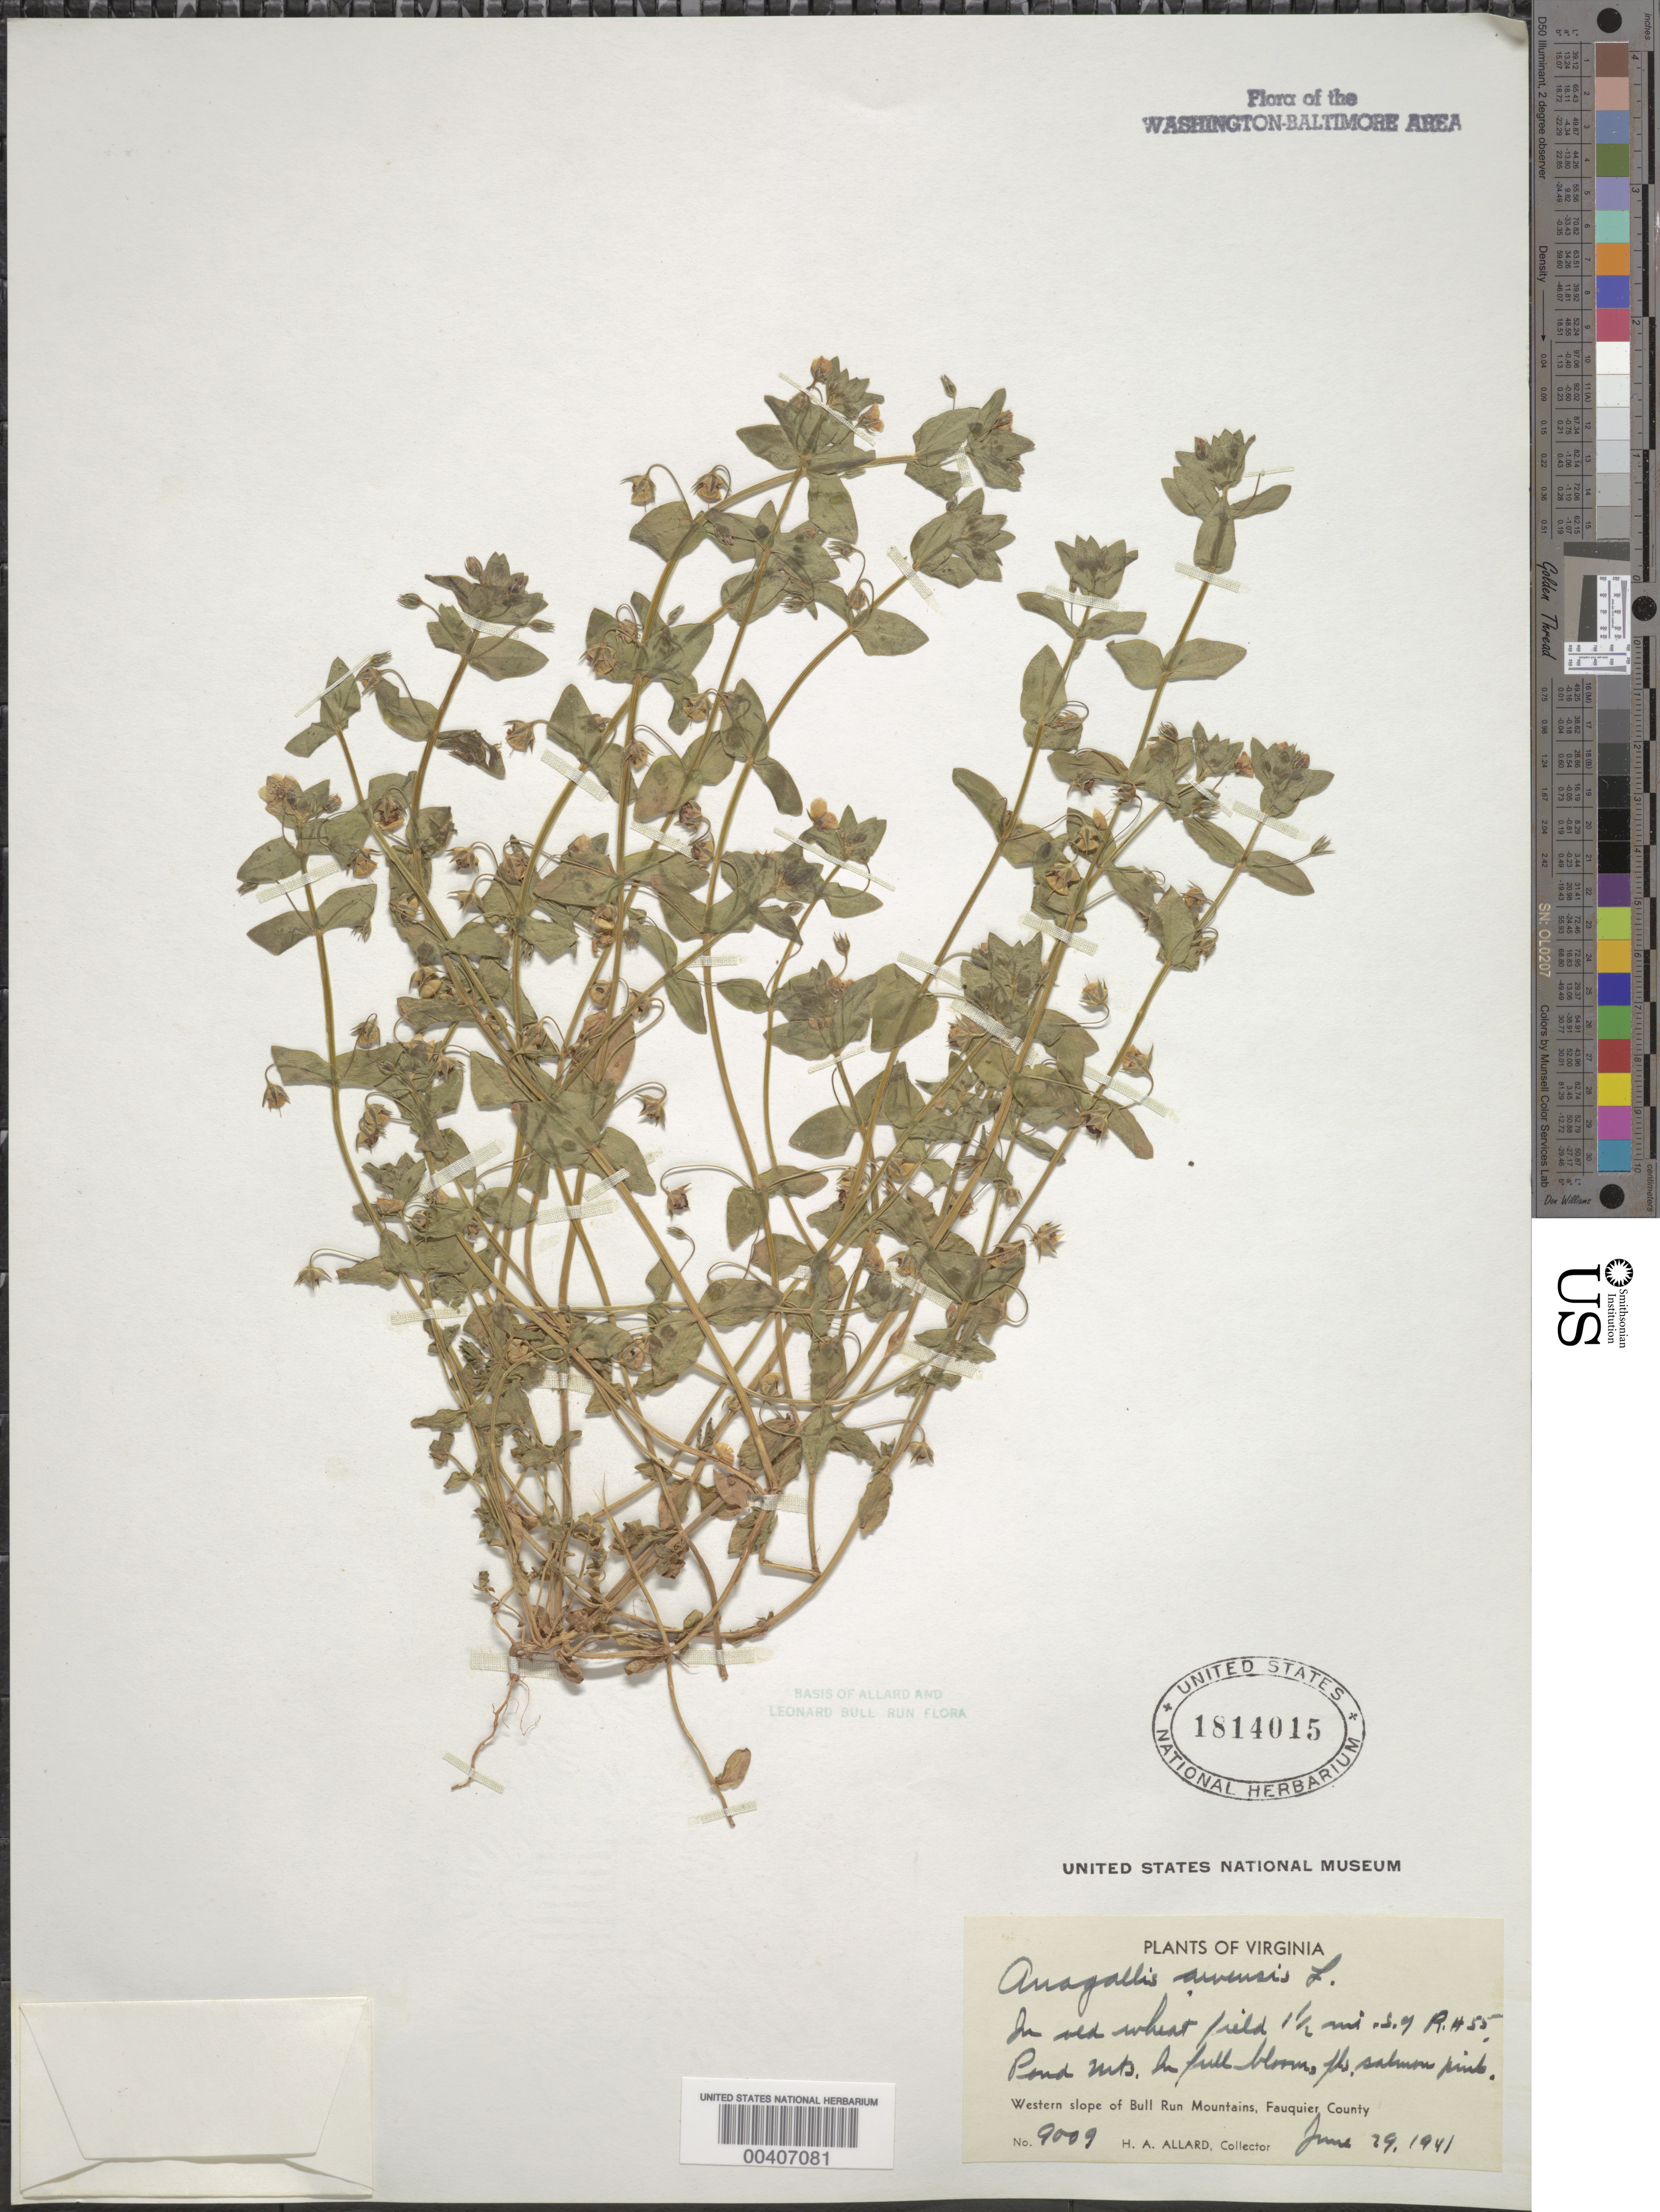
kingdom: Plantae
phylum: Tracheophyta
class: Magnoliopsida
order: Ericales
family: Primulaceae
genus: Anagallis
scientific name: Anagallis arvensis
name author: L.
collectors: H. A. Allard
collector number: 9009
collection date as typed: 29 Jun 1941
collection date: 1941-06-29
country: United States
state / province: Virginia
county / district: Fauquier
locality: South of Route 55, Pond Mountains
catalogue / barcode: US 1814015